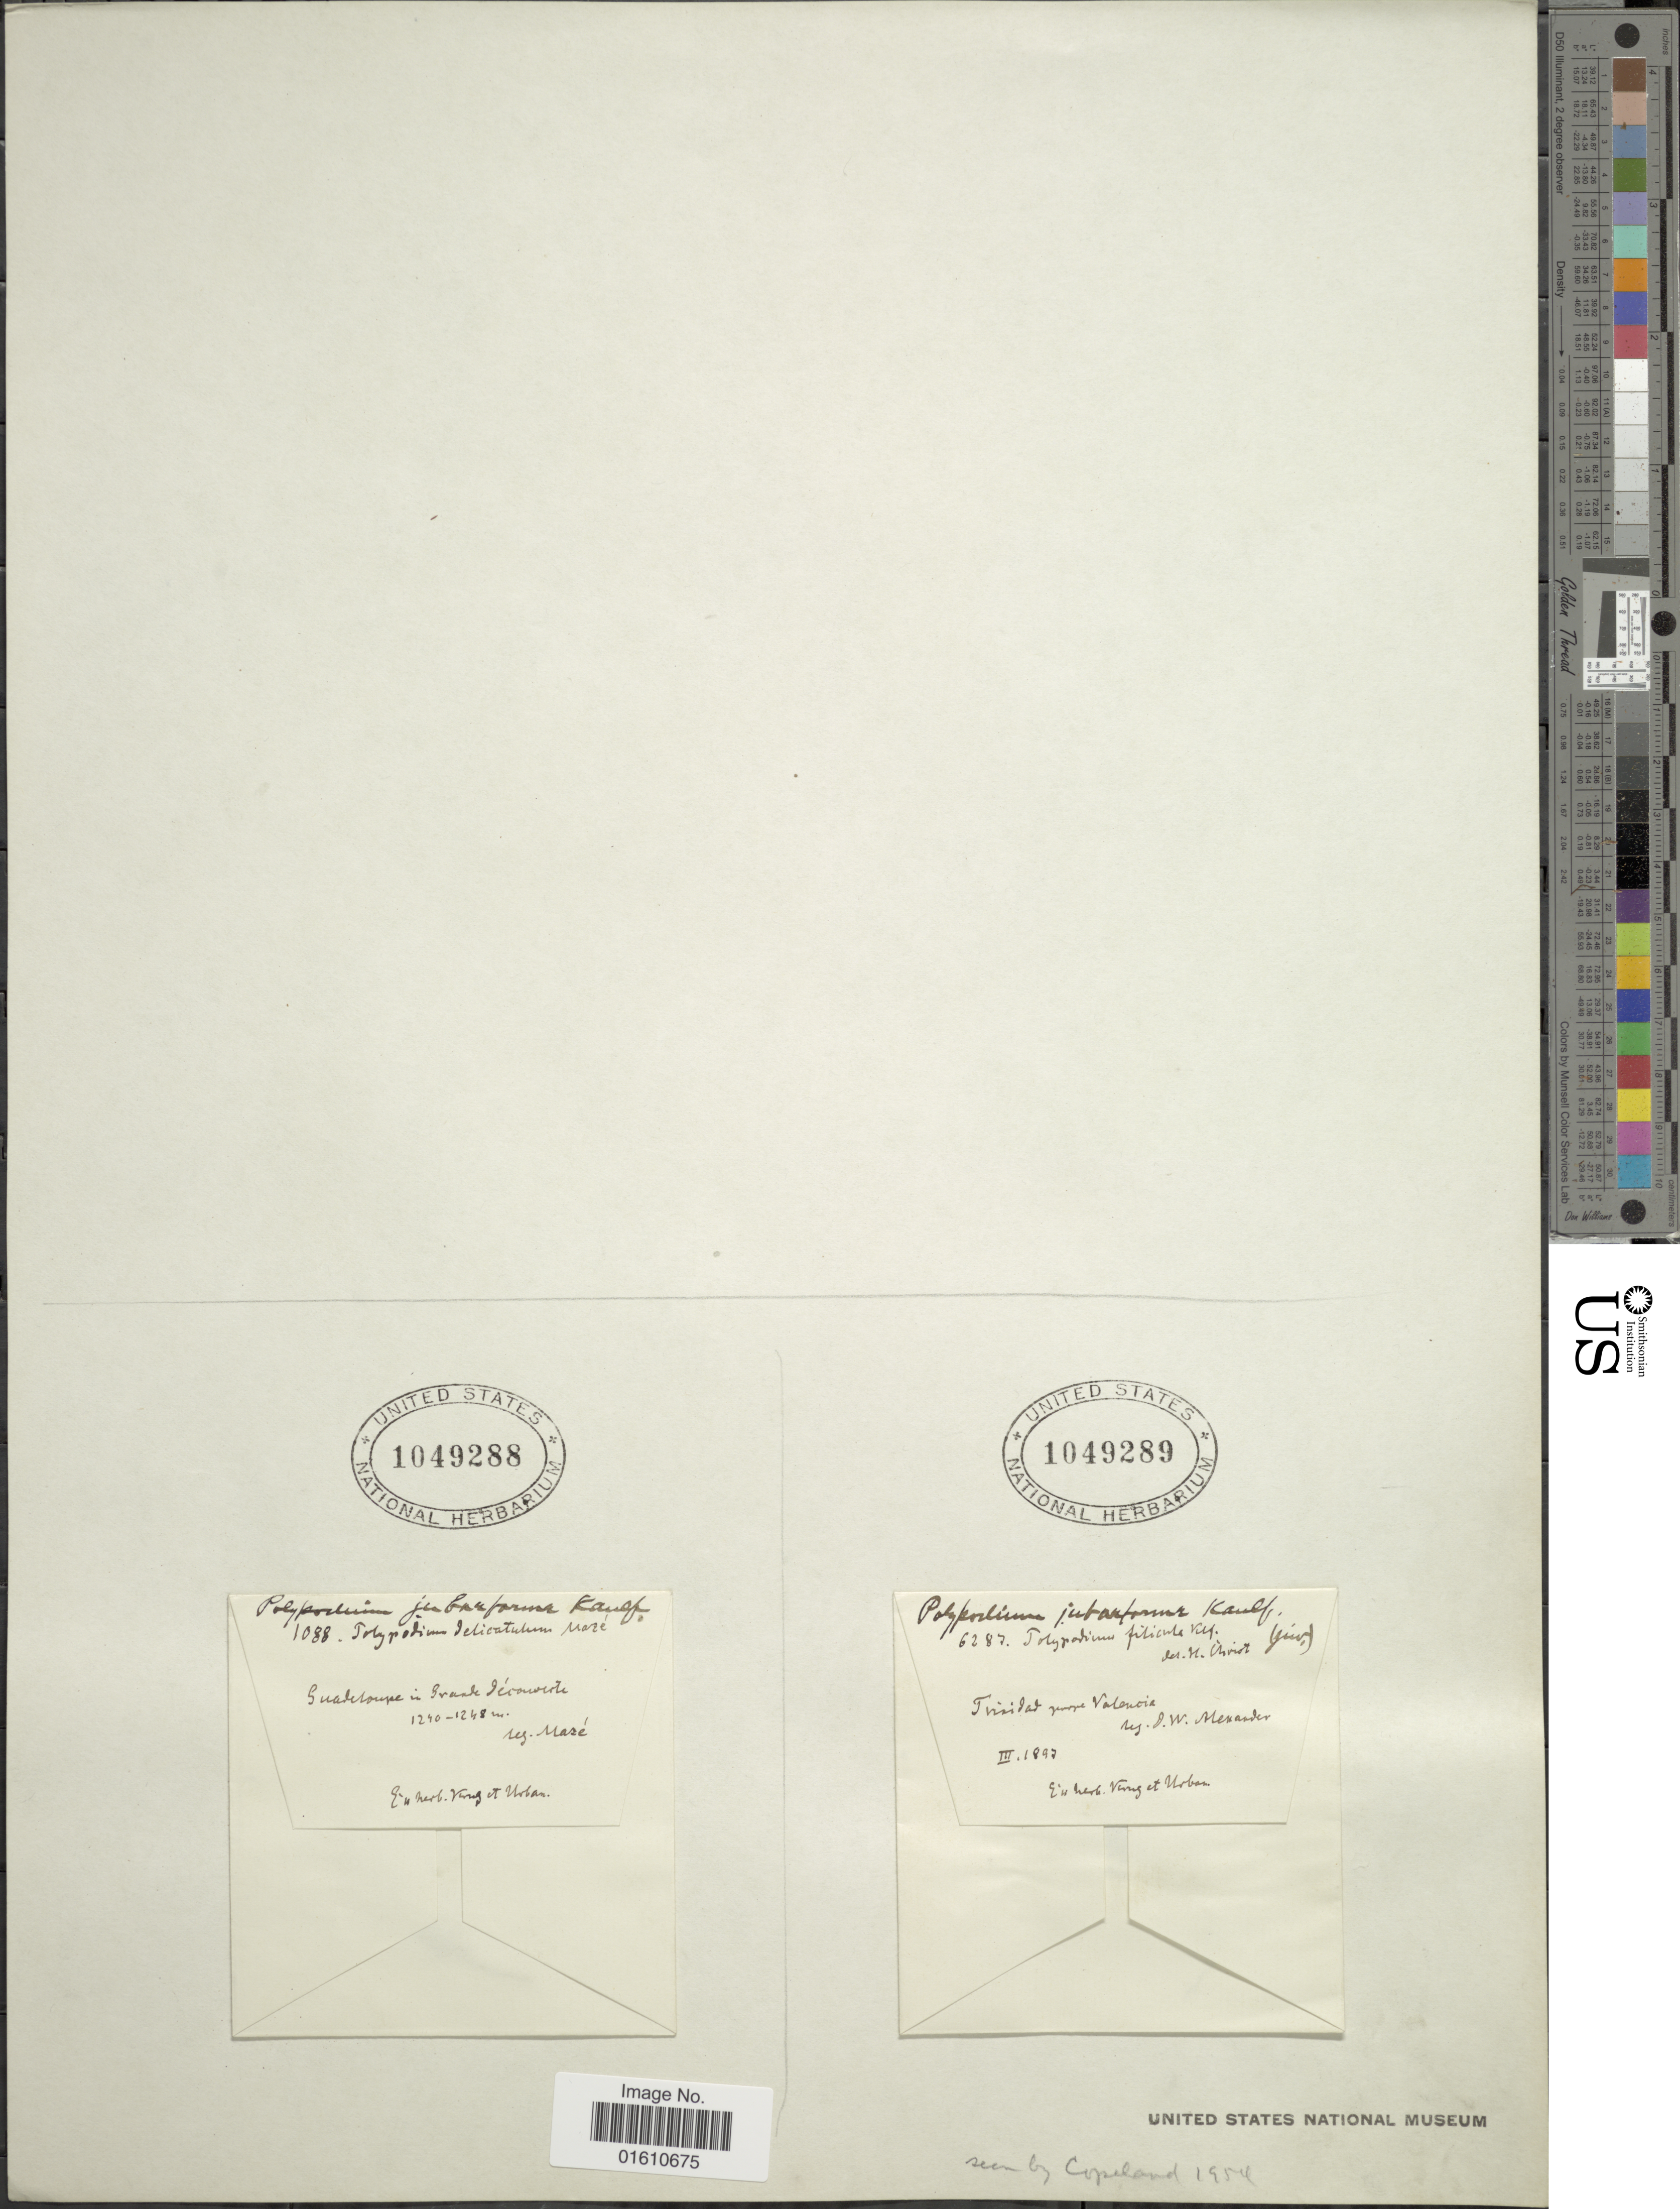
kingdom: Plantae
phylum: Tracheophyta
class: Polypodiopsida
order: Polypodiales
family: Polypodiaceae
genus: Lellingeria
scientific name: Lellingeria suspensa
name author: (L.) A.R. Sm. & R.C. Moran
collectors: M. Menandro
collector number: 6287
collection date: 1897-03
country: Trinidad and Tobago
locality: Trinidad prope Valencia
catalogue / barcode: US 1049289-2